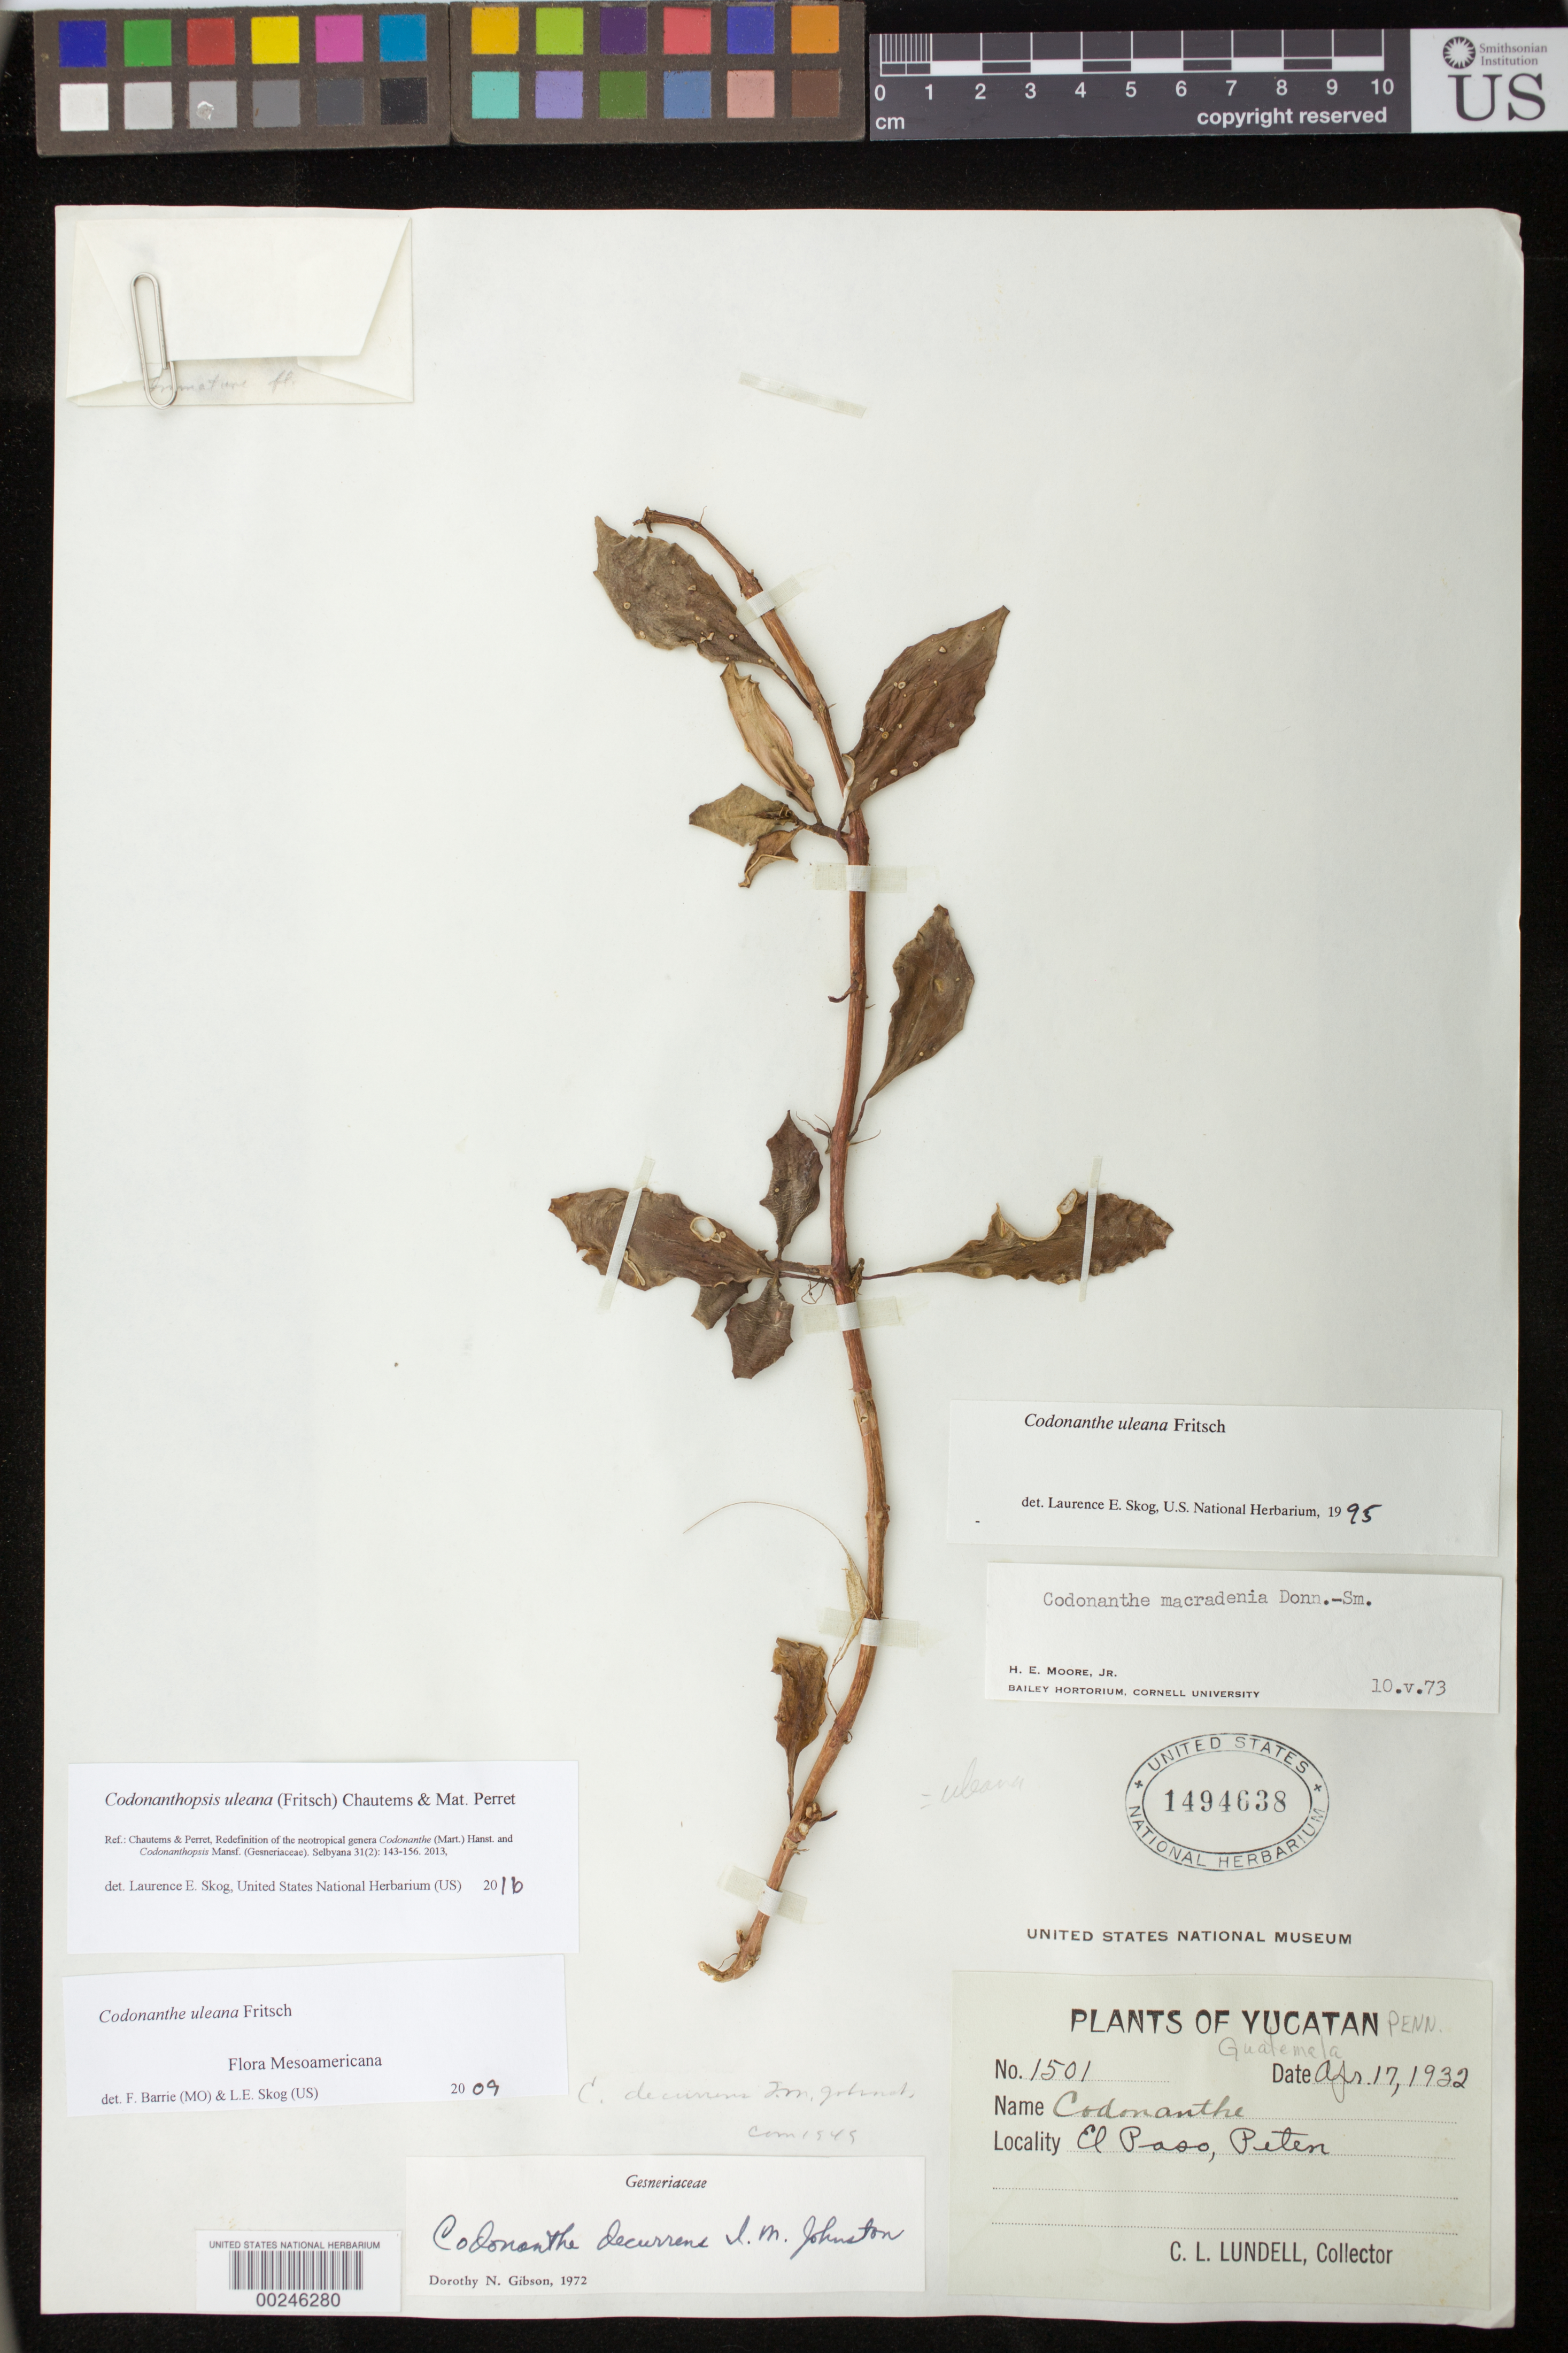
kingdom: Plantae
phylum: Tracheophyta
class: Magnoliopsida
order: Lamiales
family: Gesneriaceae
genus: Codonanthopsis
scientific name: Codonanthopsis uleana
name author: (Fritsch) Chautems & Mat.Perret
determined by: Skog, Laurence E.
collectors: C. L. Lundell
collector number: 1501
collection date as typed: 17 Apr 1932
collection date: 1932-04-17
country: Guatemala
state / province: El Petén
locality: El Paso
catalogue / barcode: US 1494638